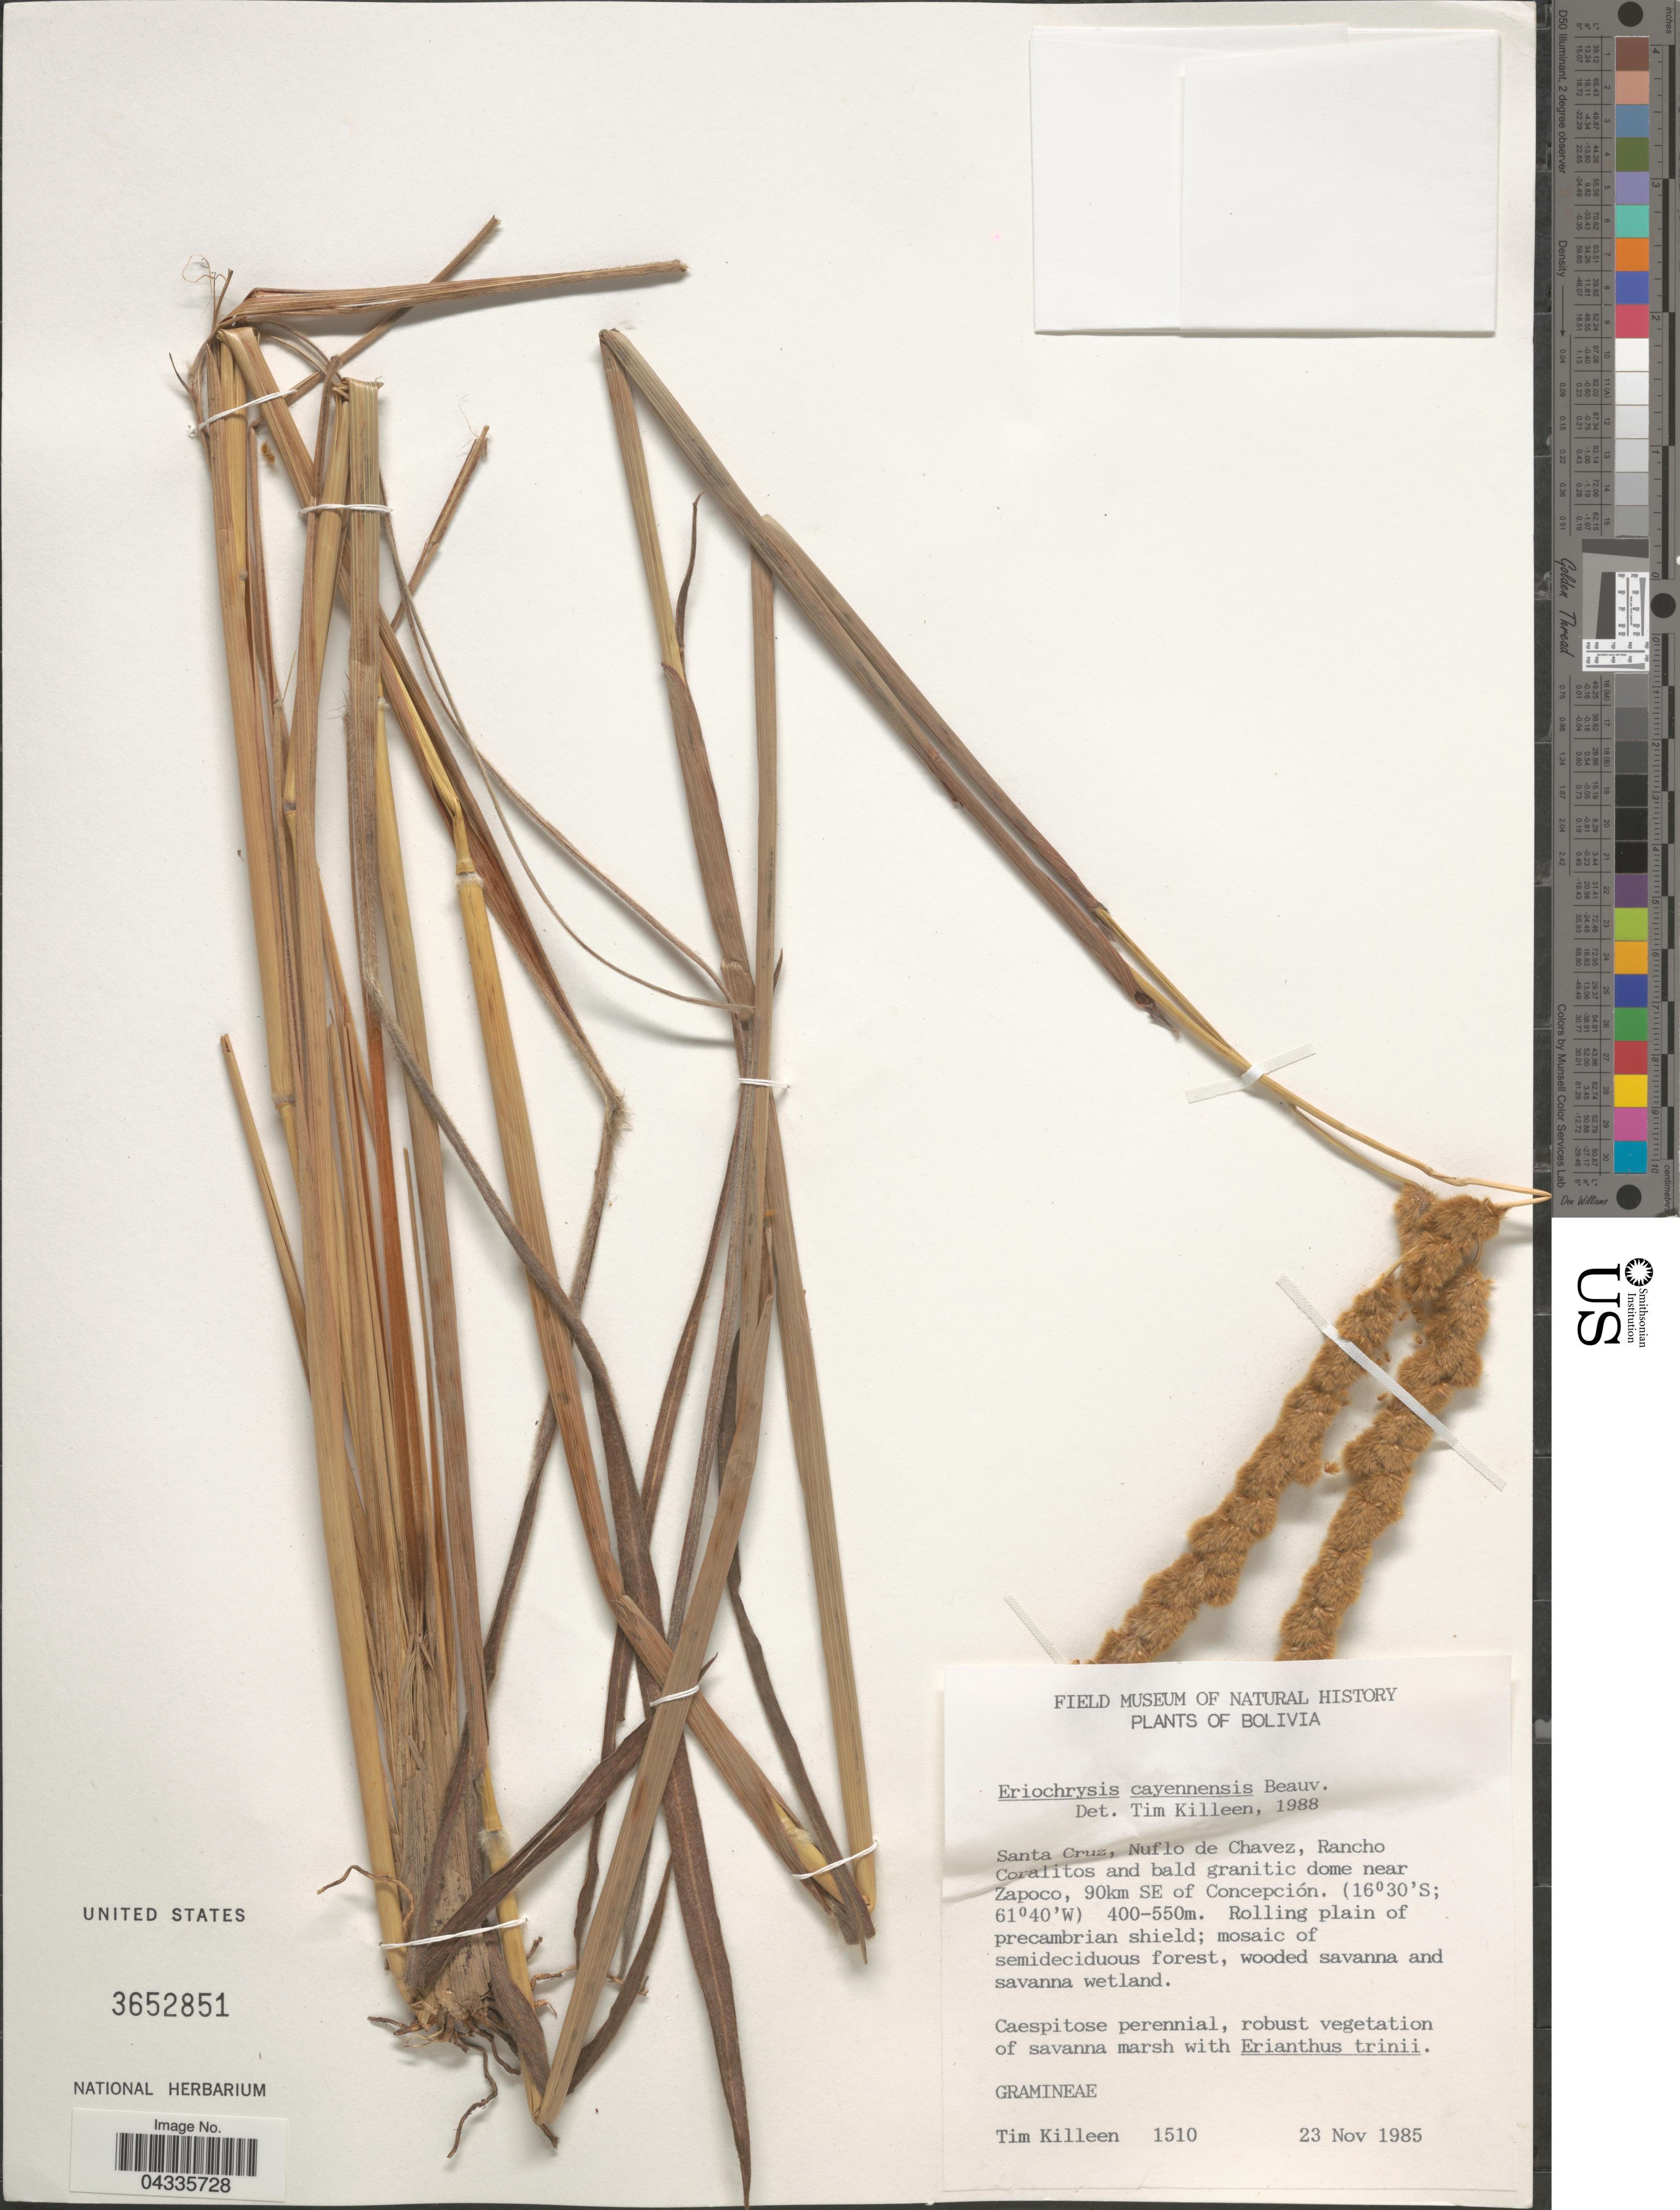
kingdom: Plantae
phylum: Tracheophyta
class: Liliopsida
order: Poales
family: Poaceae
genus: Eriochrysis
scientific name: Eriochrysis cayennensis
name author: P. Beauv.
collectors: T. J. Killeen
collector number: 1510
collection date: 1985-11-23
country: Bolivia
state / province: Santa Cruz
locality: Nuflo de Chavez, Rancho Coralitos and bald granitic dome near Zapoco, 90km SE of Concepción.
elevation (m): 400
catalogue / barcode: US 3652851